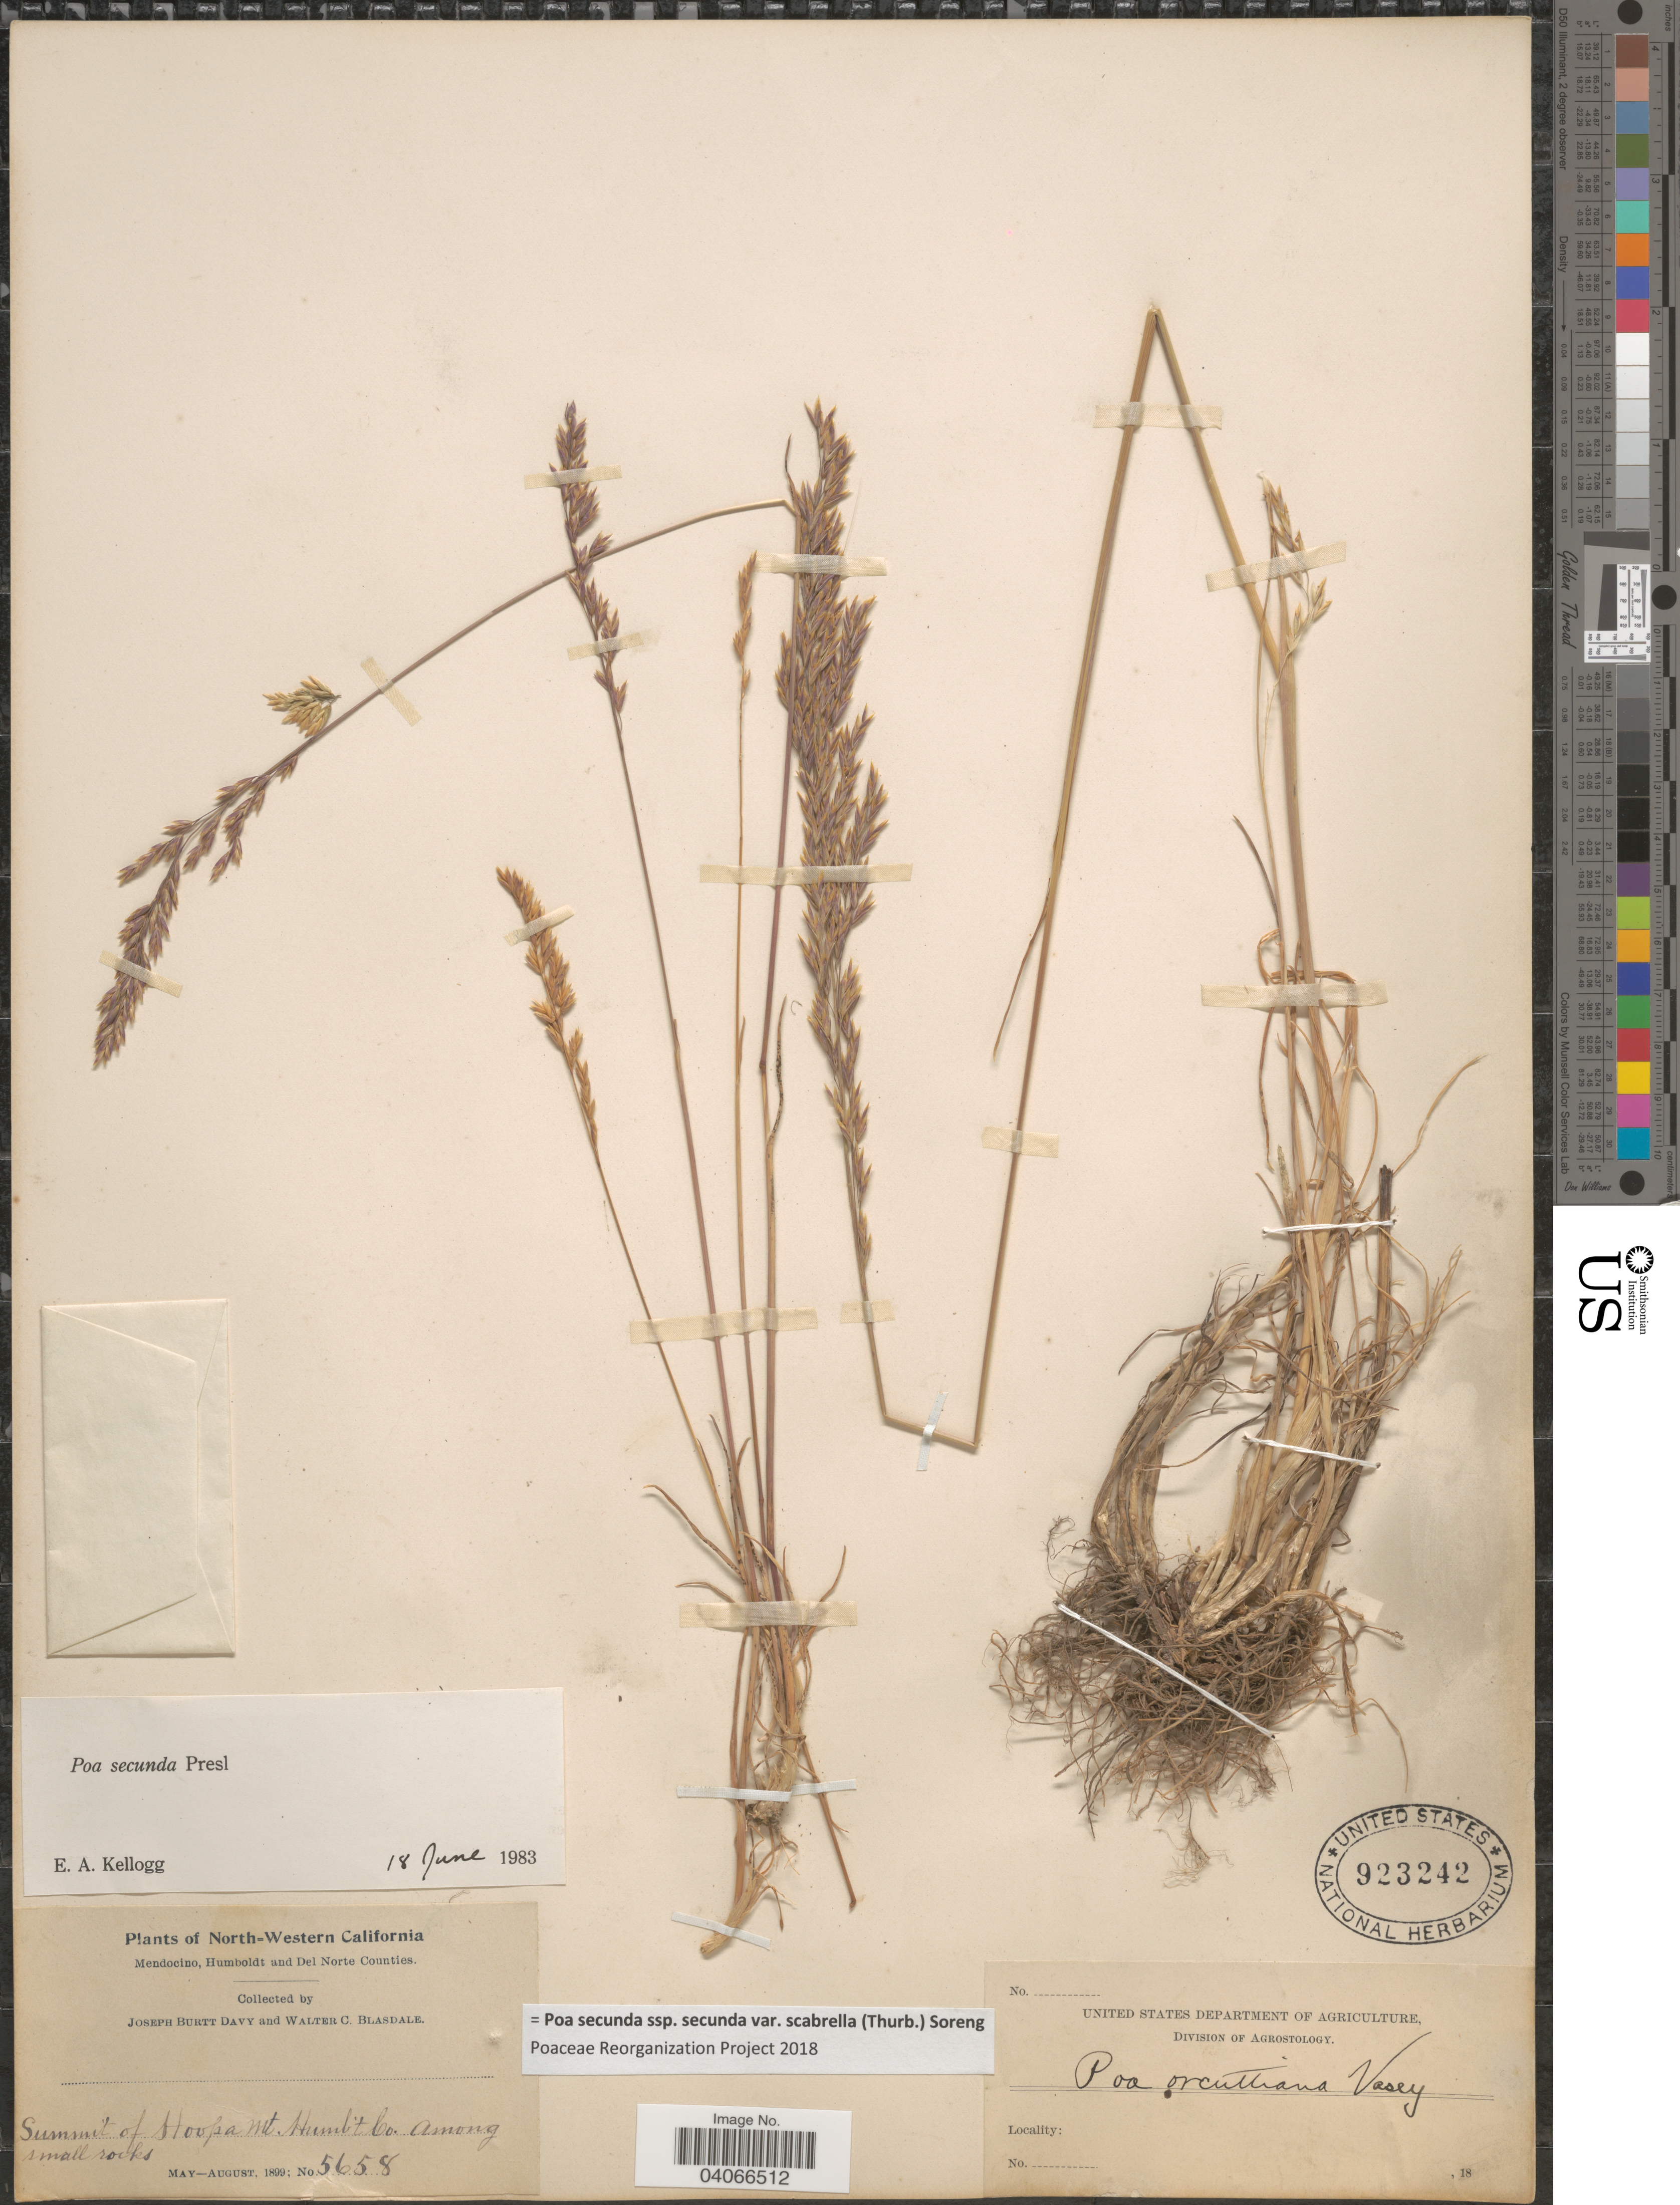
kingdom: Plantae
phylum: Tracheophyta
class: Liliopsida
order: Poales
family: Poaceae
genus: Poa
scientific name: Poa secunda subsp. secunda var. scabrella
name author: (Thurb.) Soreng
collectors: J. Burtt Davy & W. Blasdale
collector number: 5658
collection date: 1899-05/1899-08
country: United States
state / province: California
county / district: Humboldt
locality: North-Western California. Summit of Hoopa Mt. Humb't Co.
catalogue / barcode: US 923242